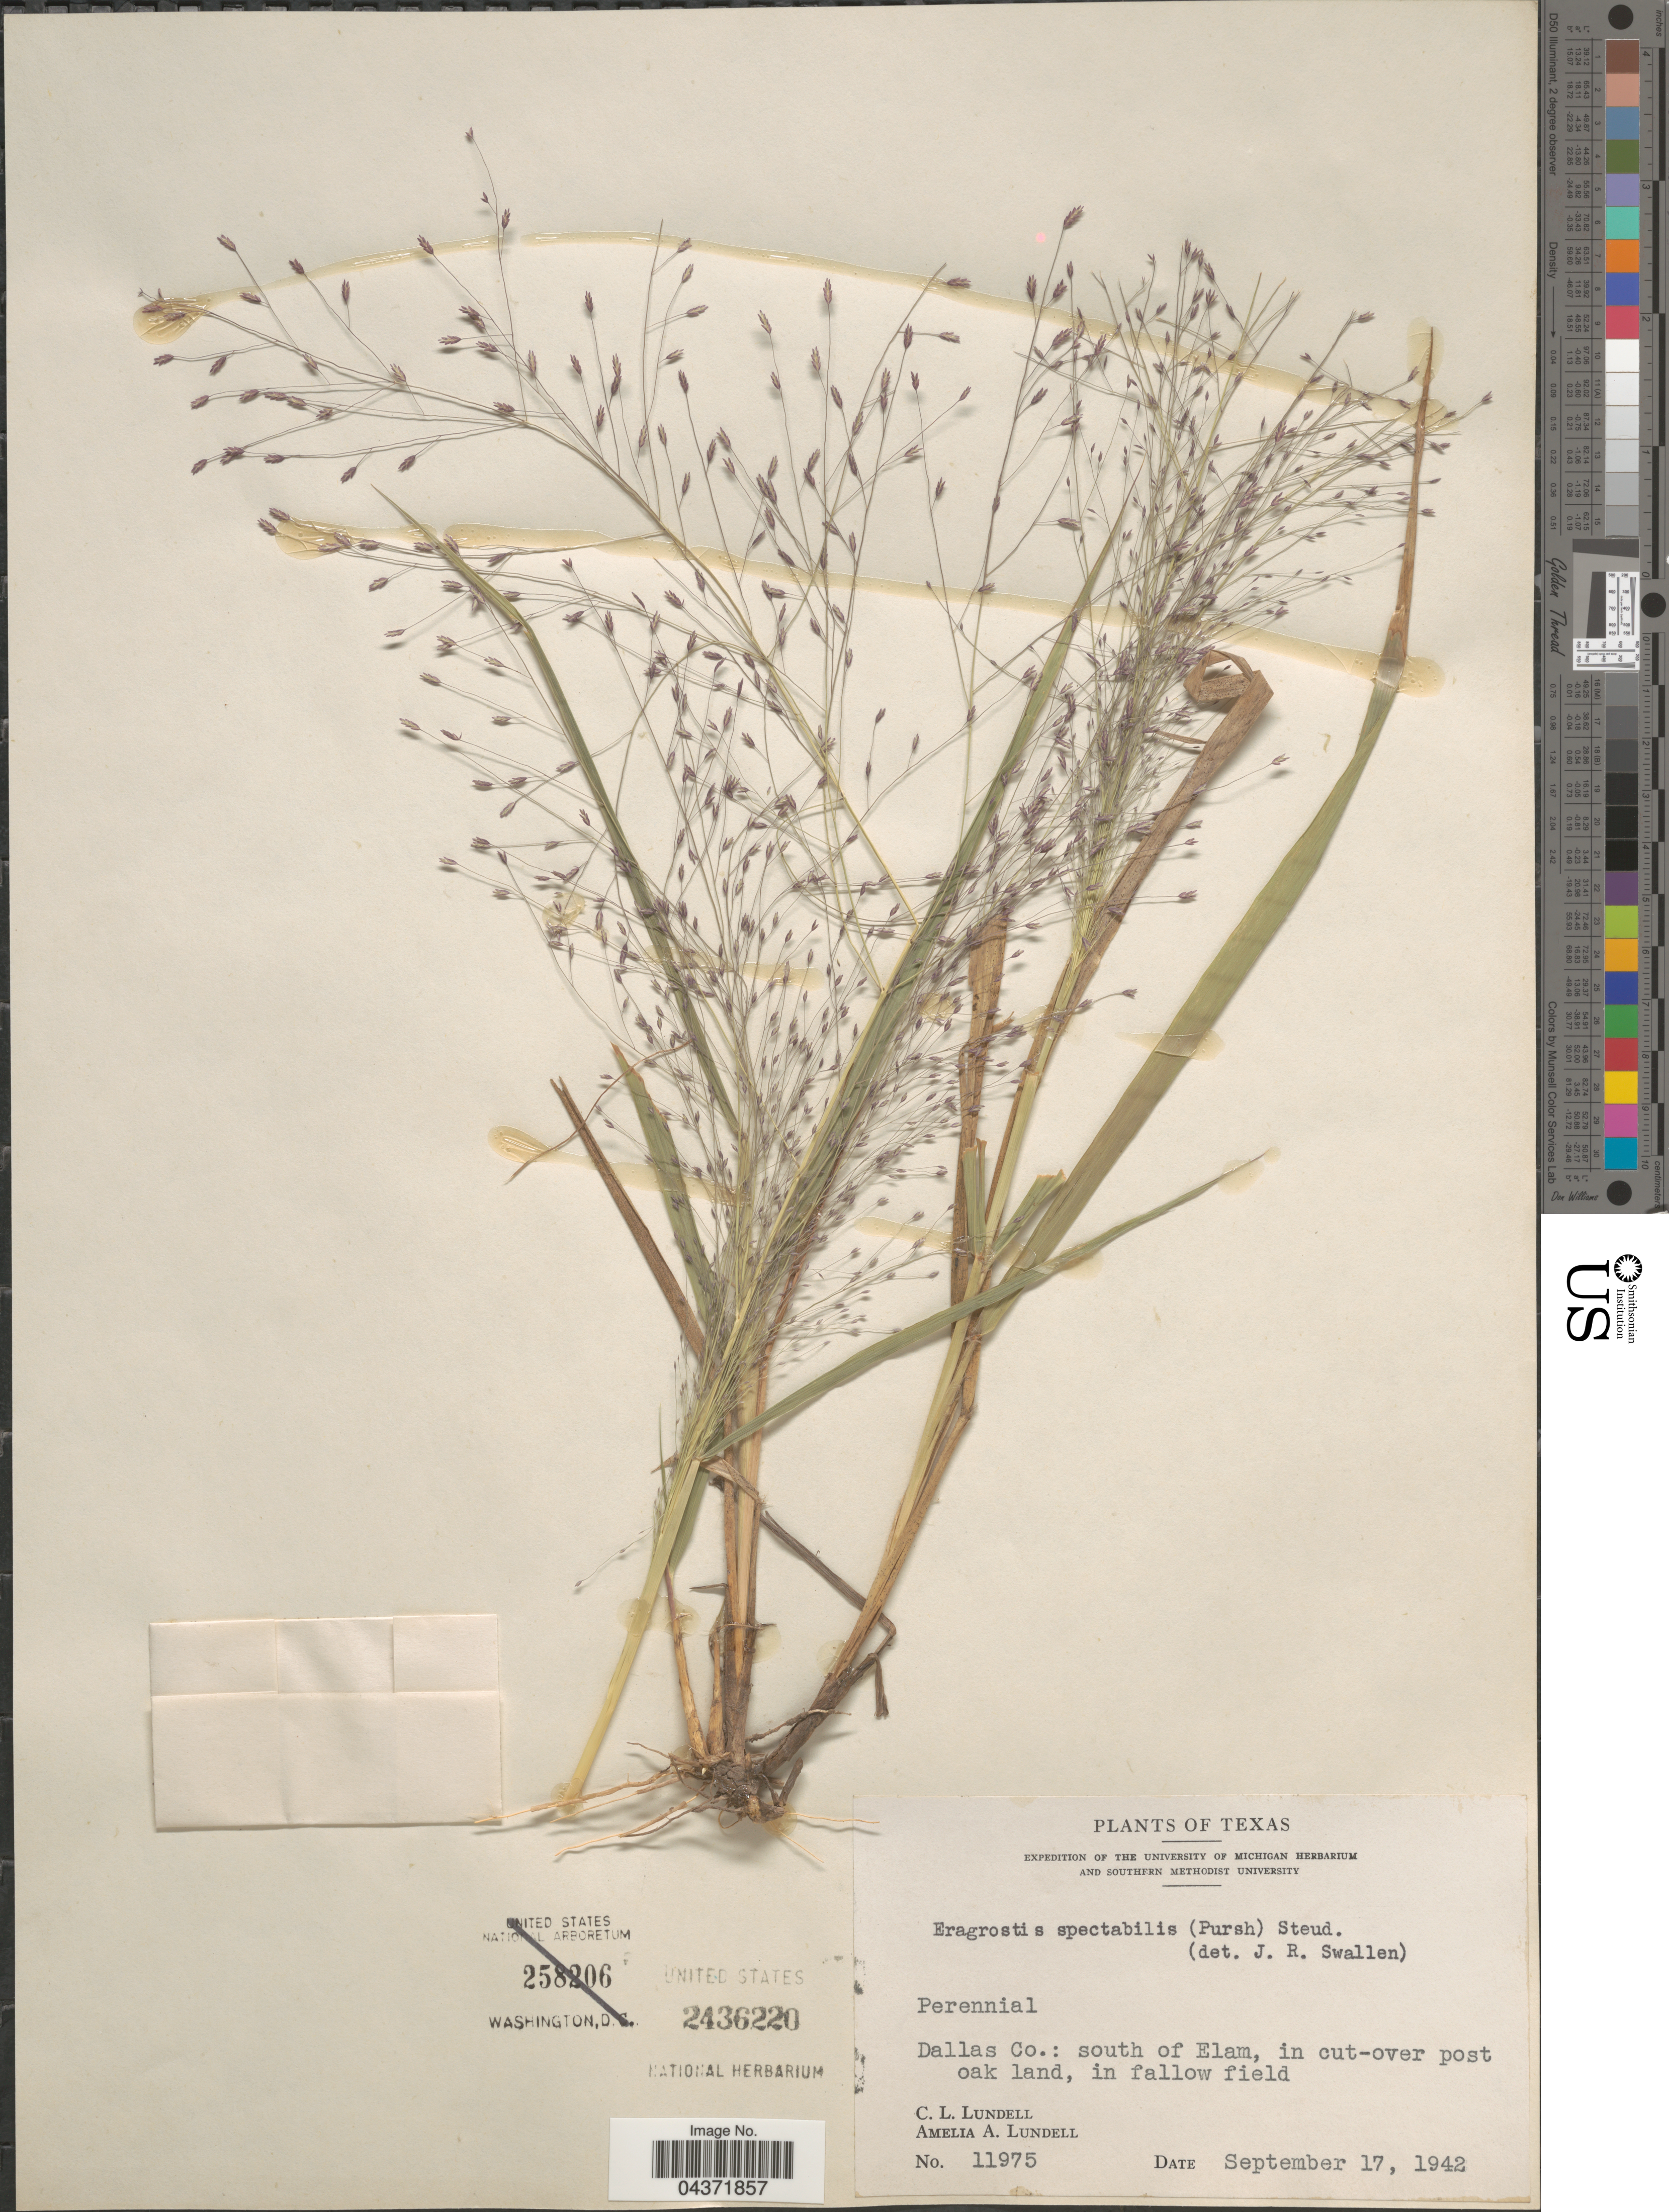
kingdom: Plantae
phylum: Tracheophyta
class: Liliopsida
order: Poales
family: Poaceae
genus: Eragrostis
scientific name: Eragrostis spectabilis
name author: (Pursh) Steud.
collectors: C. L. Lundell & A. A. Lundell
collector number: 11975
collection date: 1942-09-17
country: United States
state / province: Texas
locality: Expedition of the University of Michigan Herbarium and Southern Methodist University. Dallas Co.: south of Elam.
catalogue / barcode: US 2436220